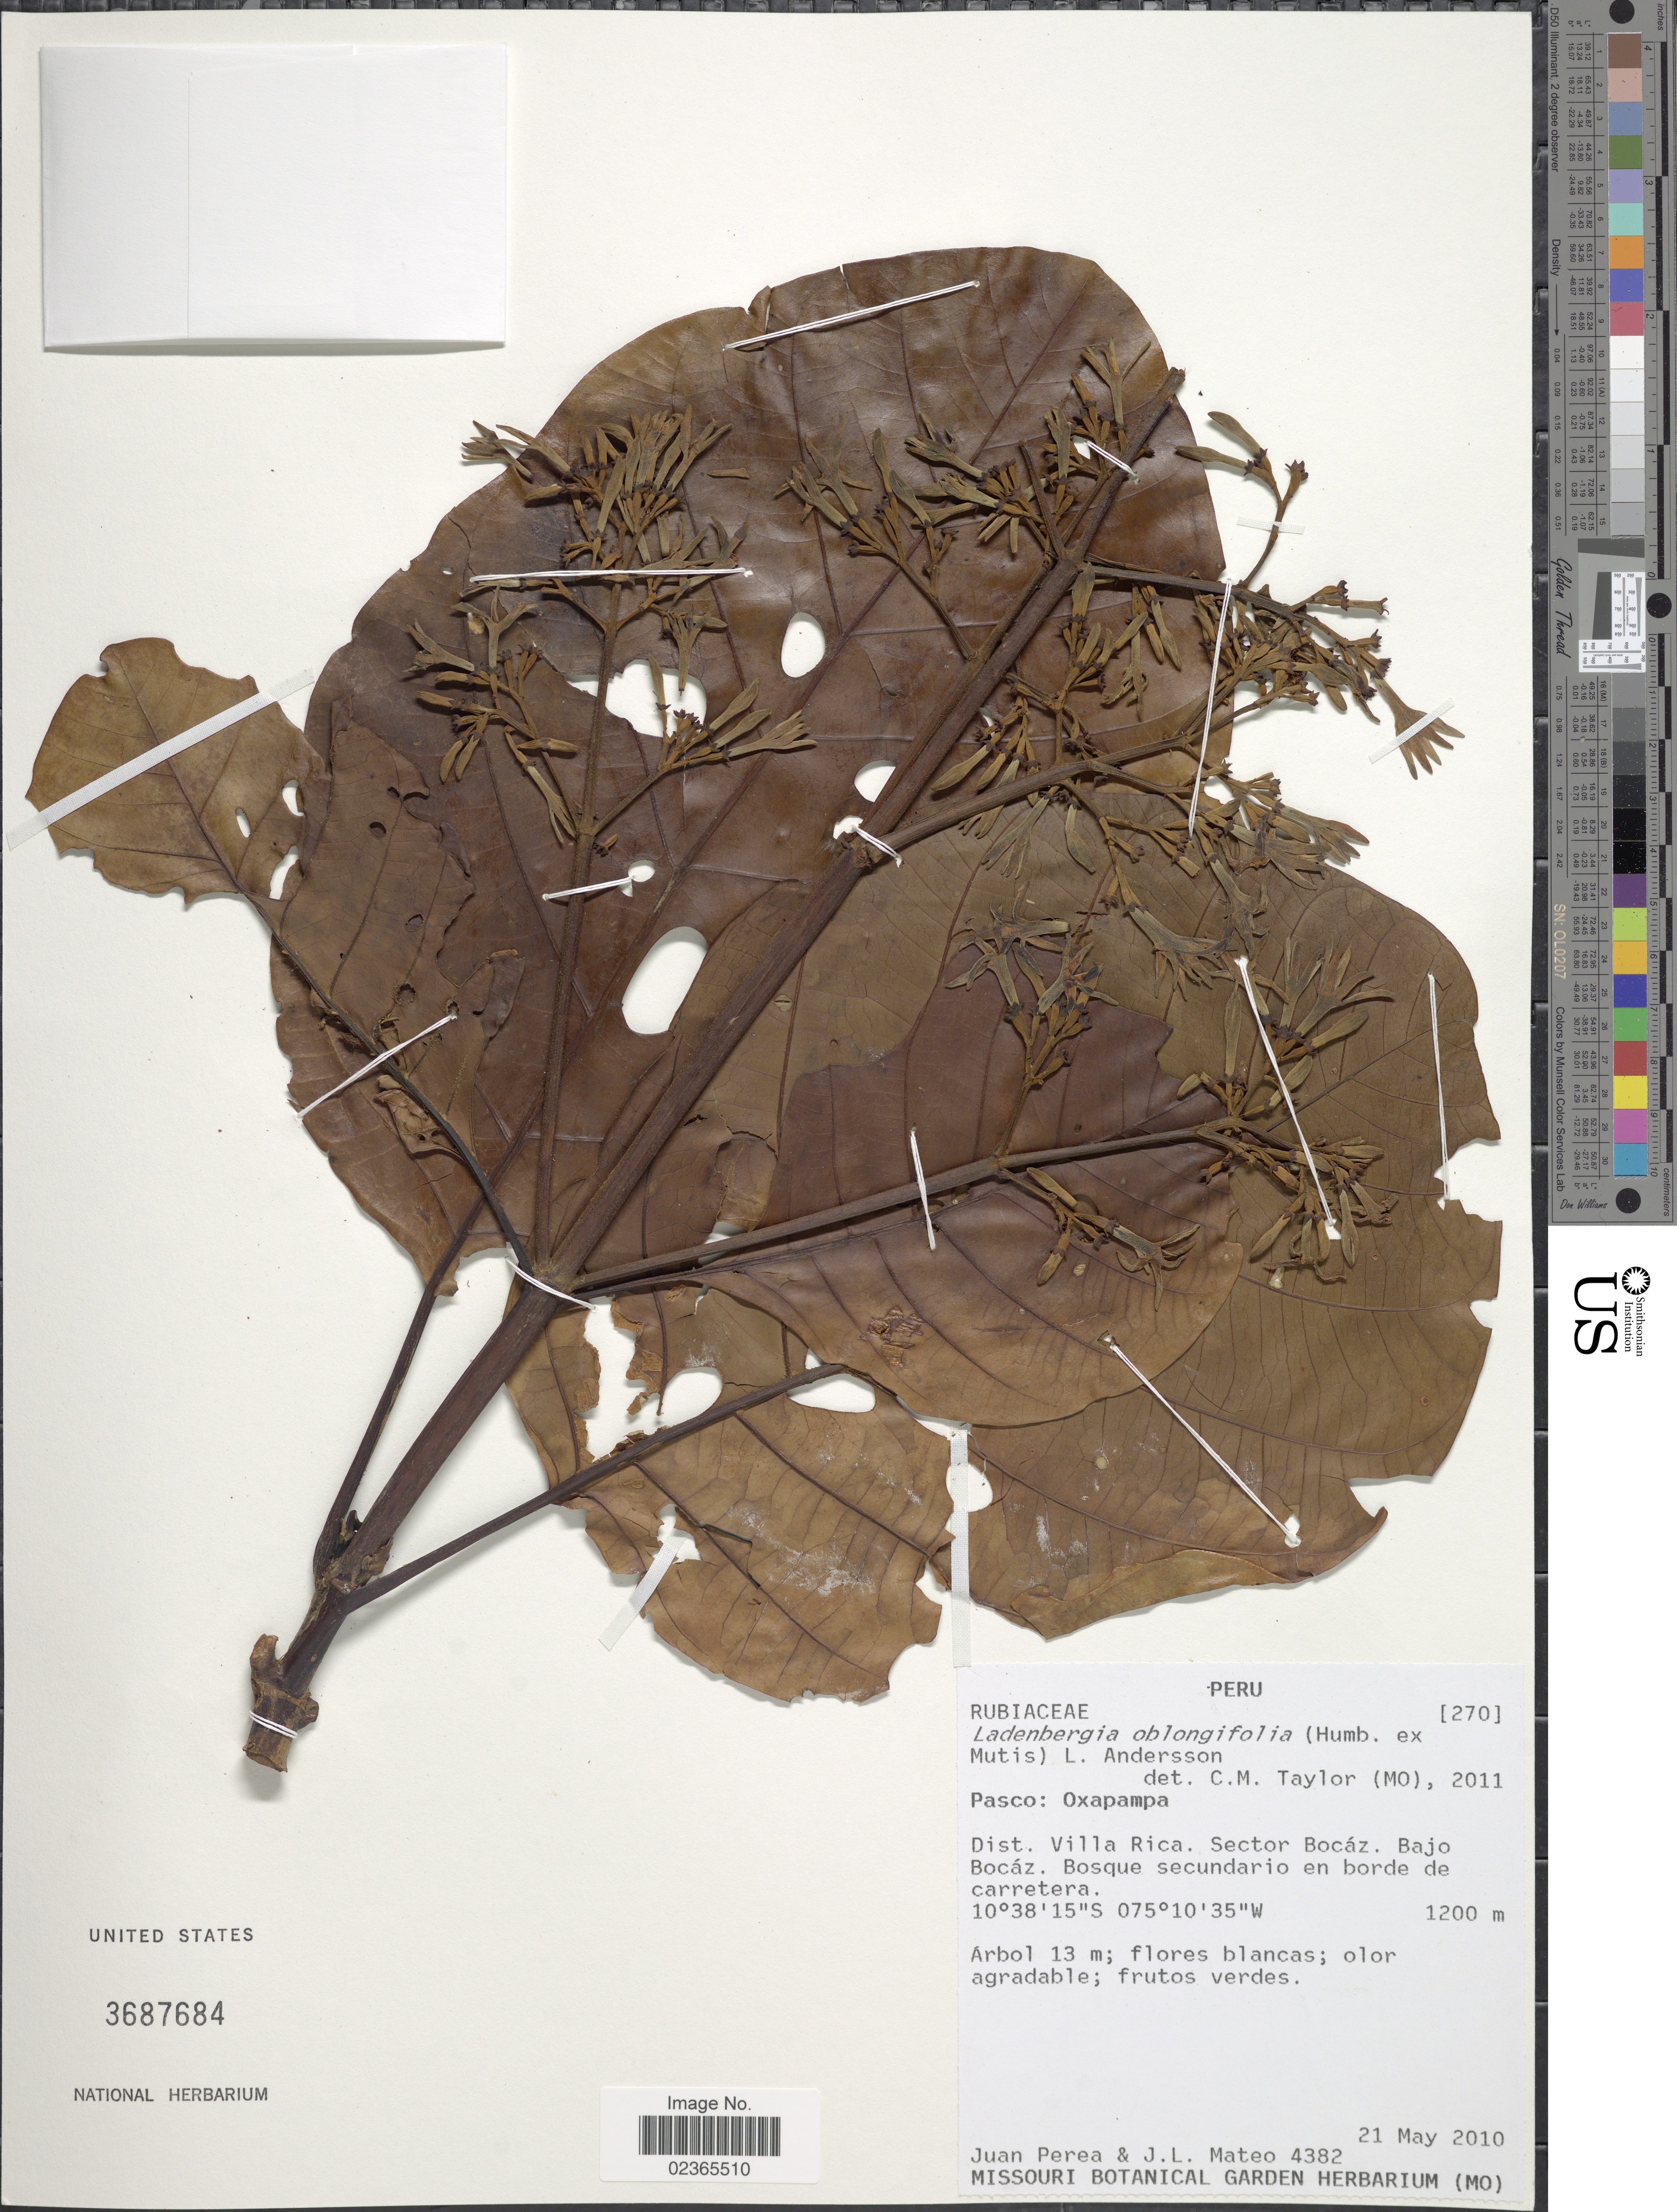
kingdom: Plantae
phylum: Tracheophyta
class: Magnoliopsida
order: Gentianales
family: Rubiaceae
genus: Ladenbergia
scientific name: Ladenbergia oblongifolia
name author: (Mutis) L. Andersson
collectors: J. Perea & J. Mateo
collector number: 4382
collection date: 2010-05-21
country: Peru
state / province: Pasco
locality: Oxapampa, Dist. Villa Rica. Sector Bocaz. Bajo Bocaz. Bosque secundario en borde de carretera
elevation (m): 1200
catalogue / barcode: US 3687684